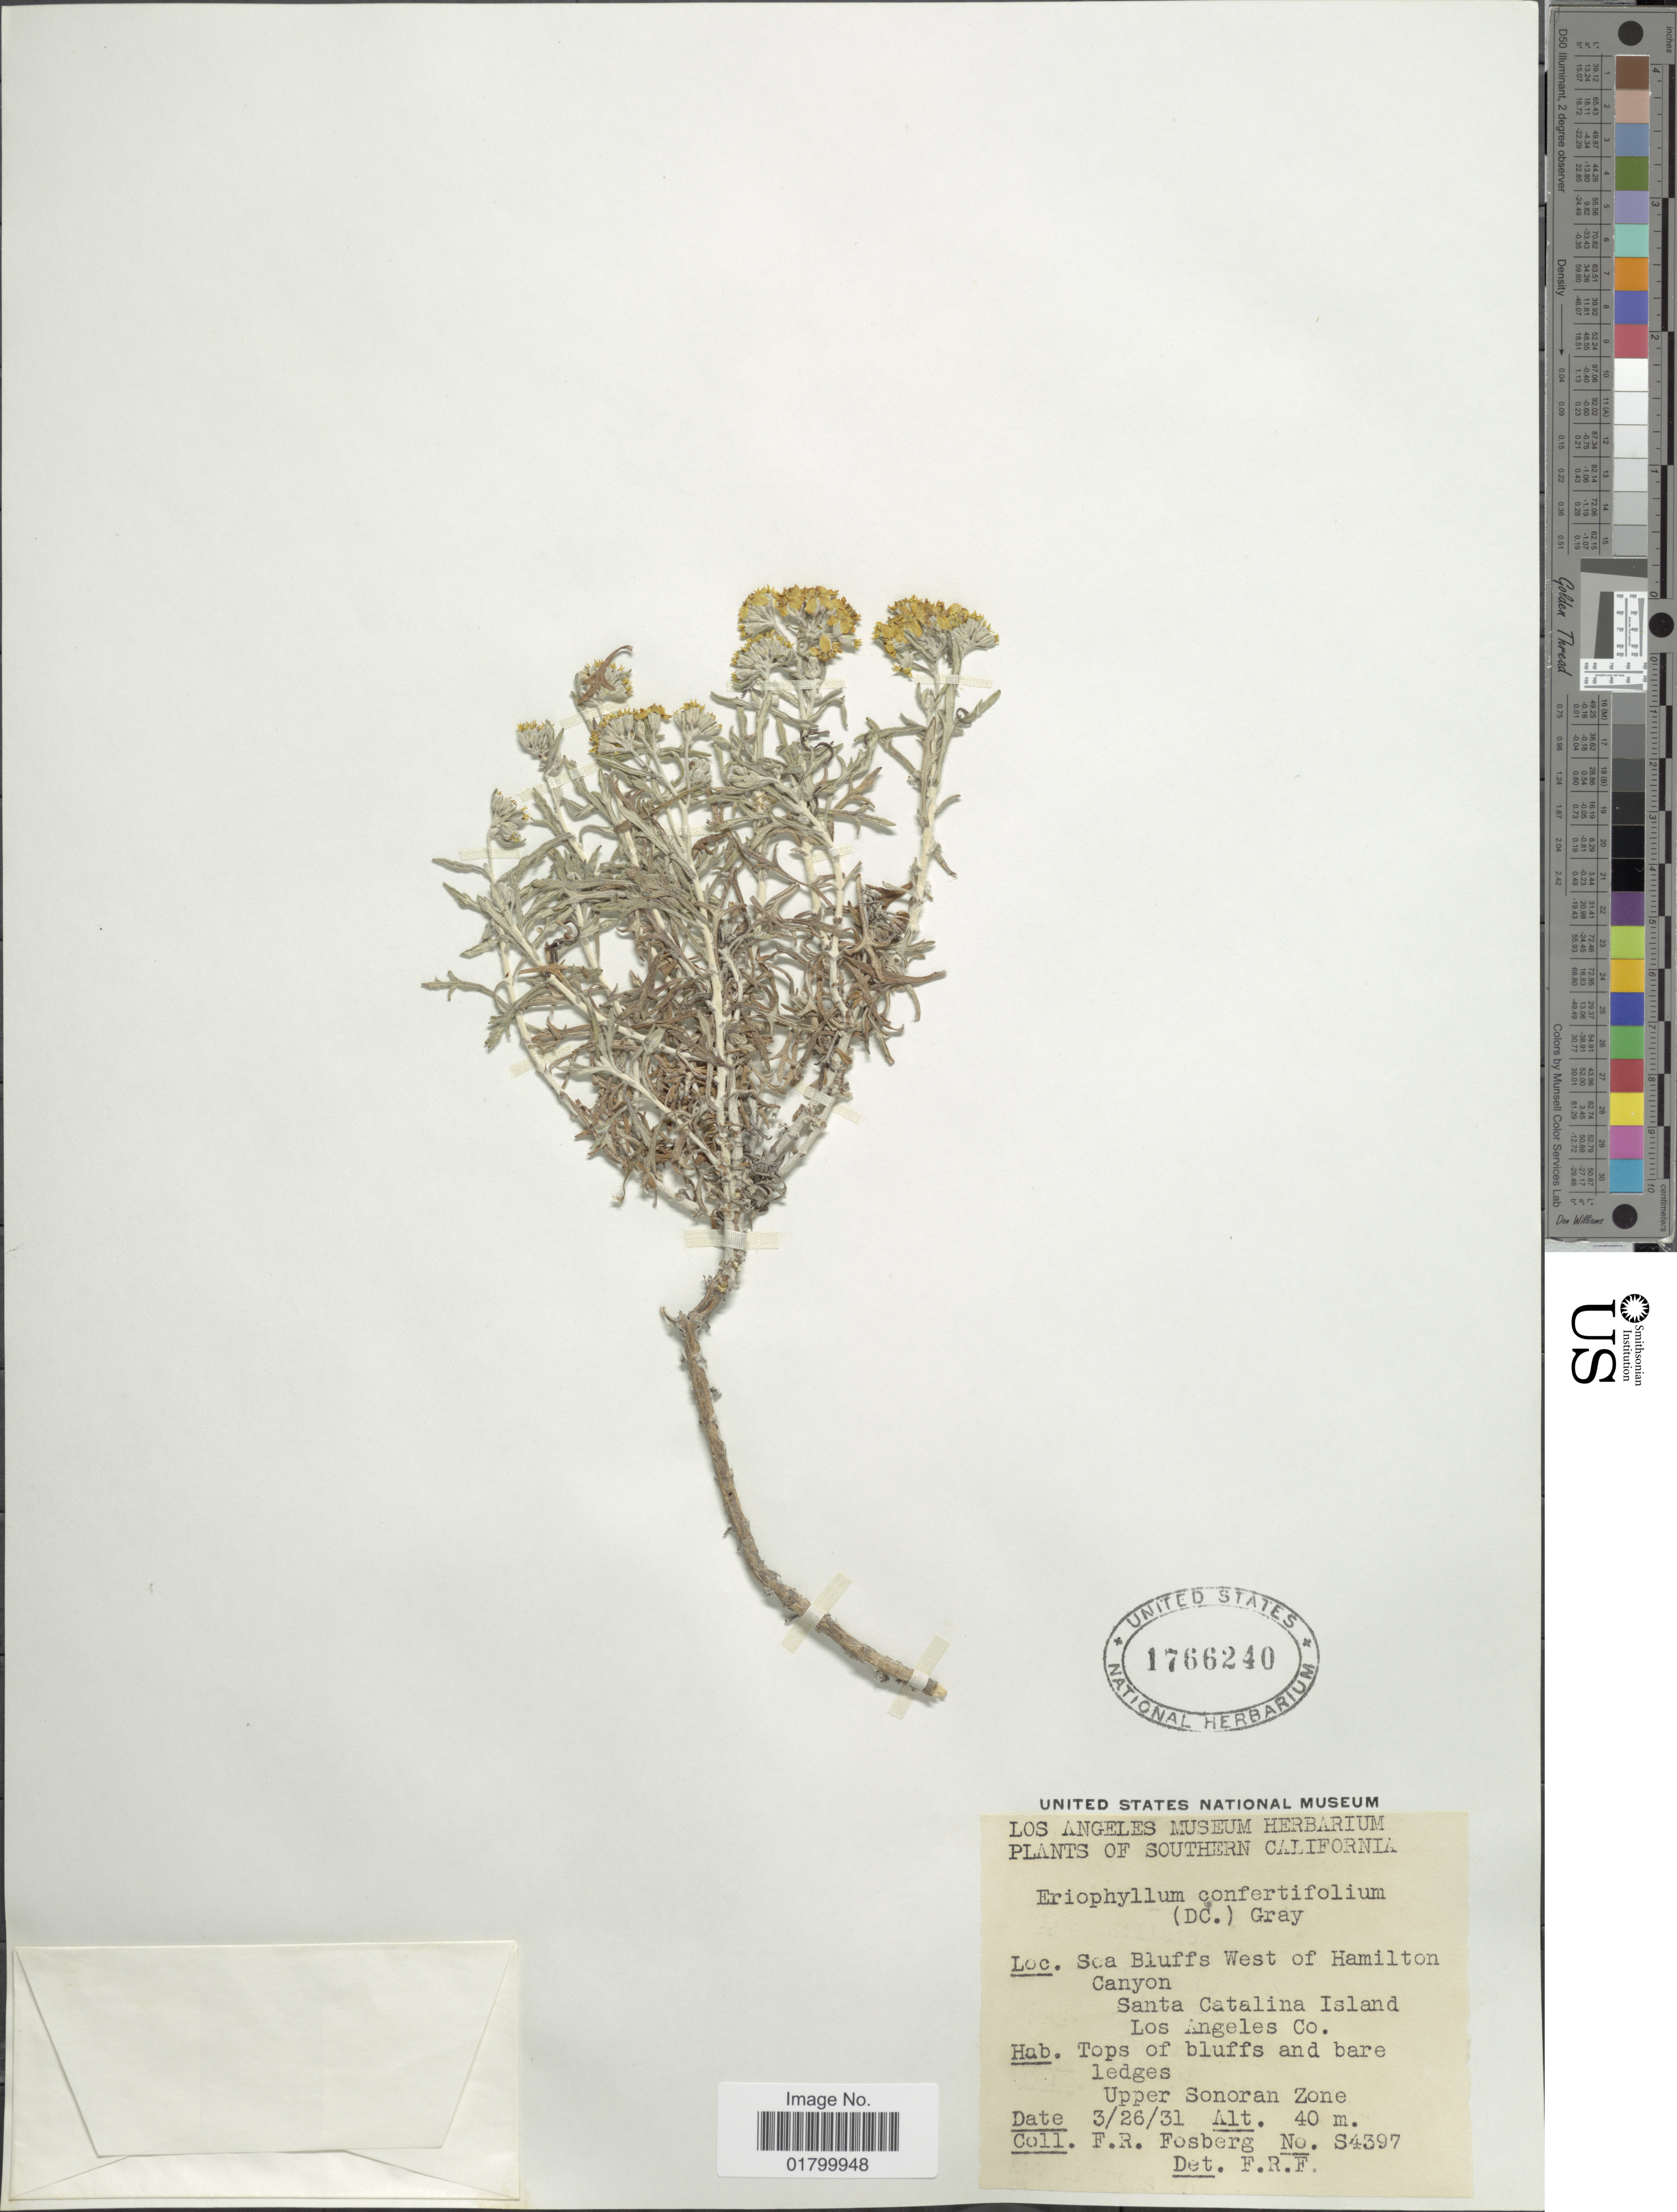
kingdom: Plantae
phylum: Tracheophyta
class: Magnoliopsida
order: Asterales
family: Asteraceae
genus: Eriophyllum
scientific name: Eriophyllum confertiflorum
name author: (DC.) A. Gray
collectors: F. R. Fosberg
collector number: S4397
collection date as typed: Transcribed d/m/y: 26/3/31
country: United States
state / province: California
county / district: Los Angeles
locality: Sea bluffs, west of Hamilton Canyon, Santa Catalina Island, Los Angeles Co. Upper Sonoran Zone, Southern California.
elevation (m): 40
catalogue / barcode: US 1766240